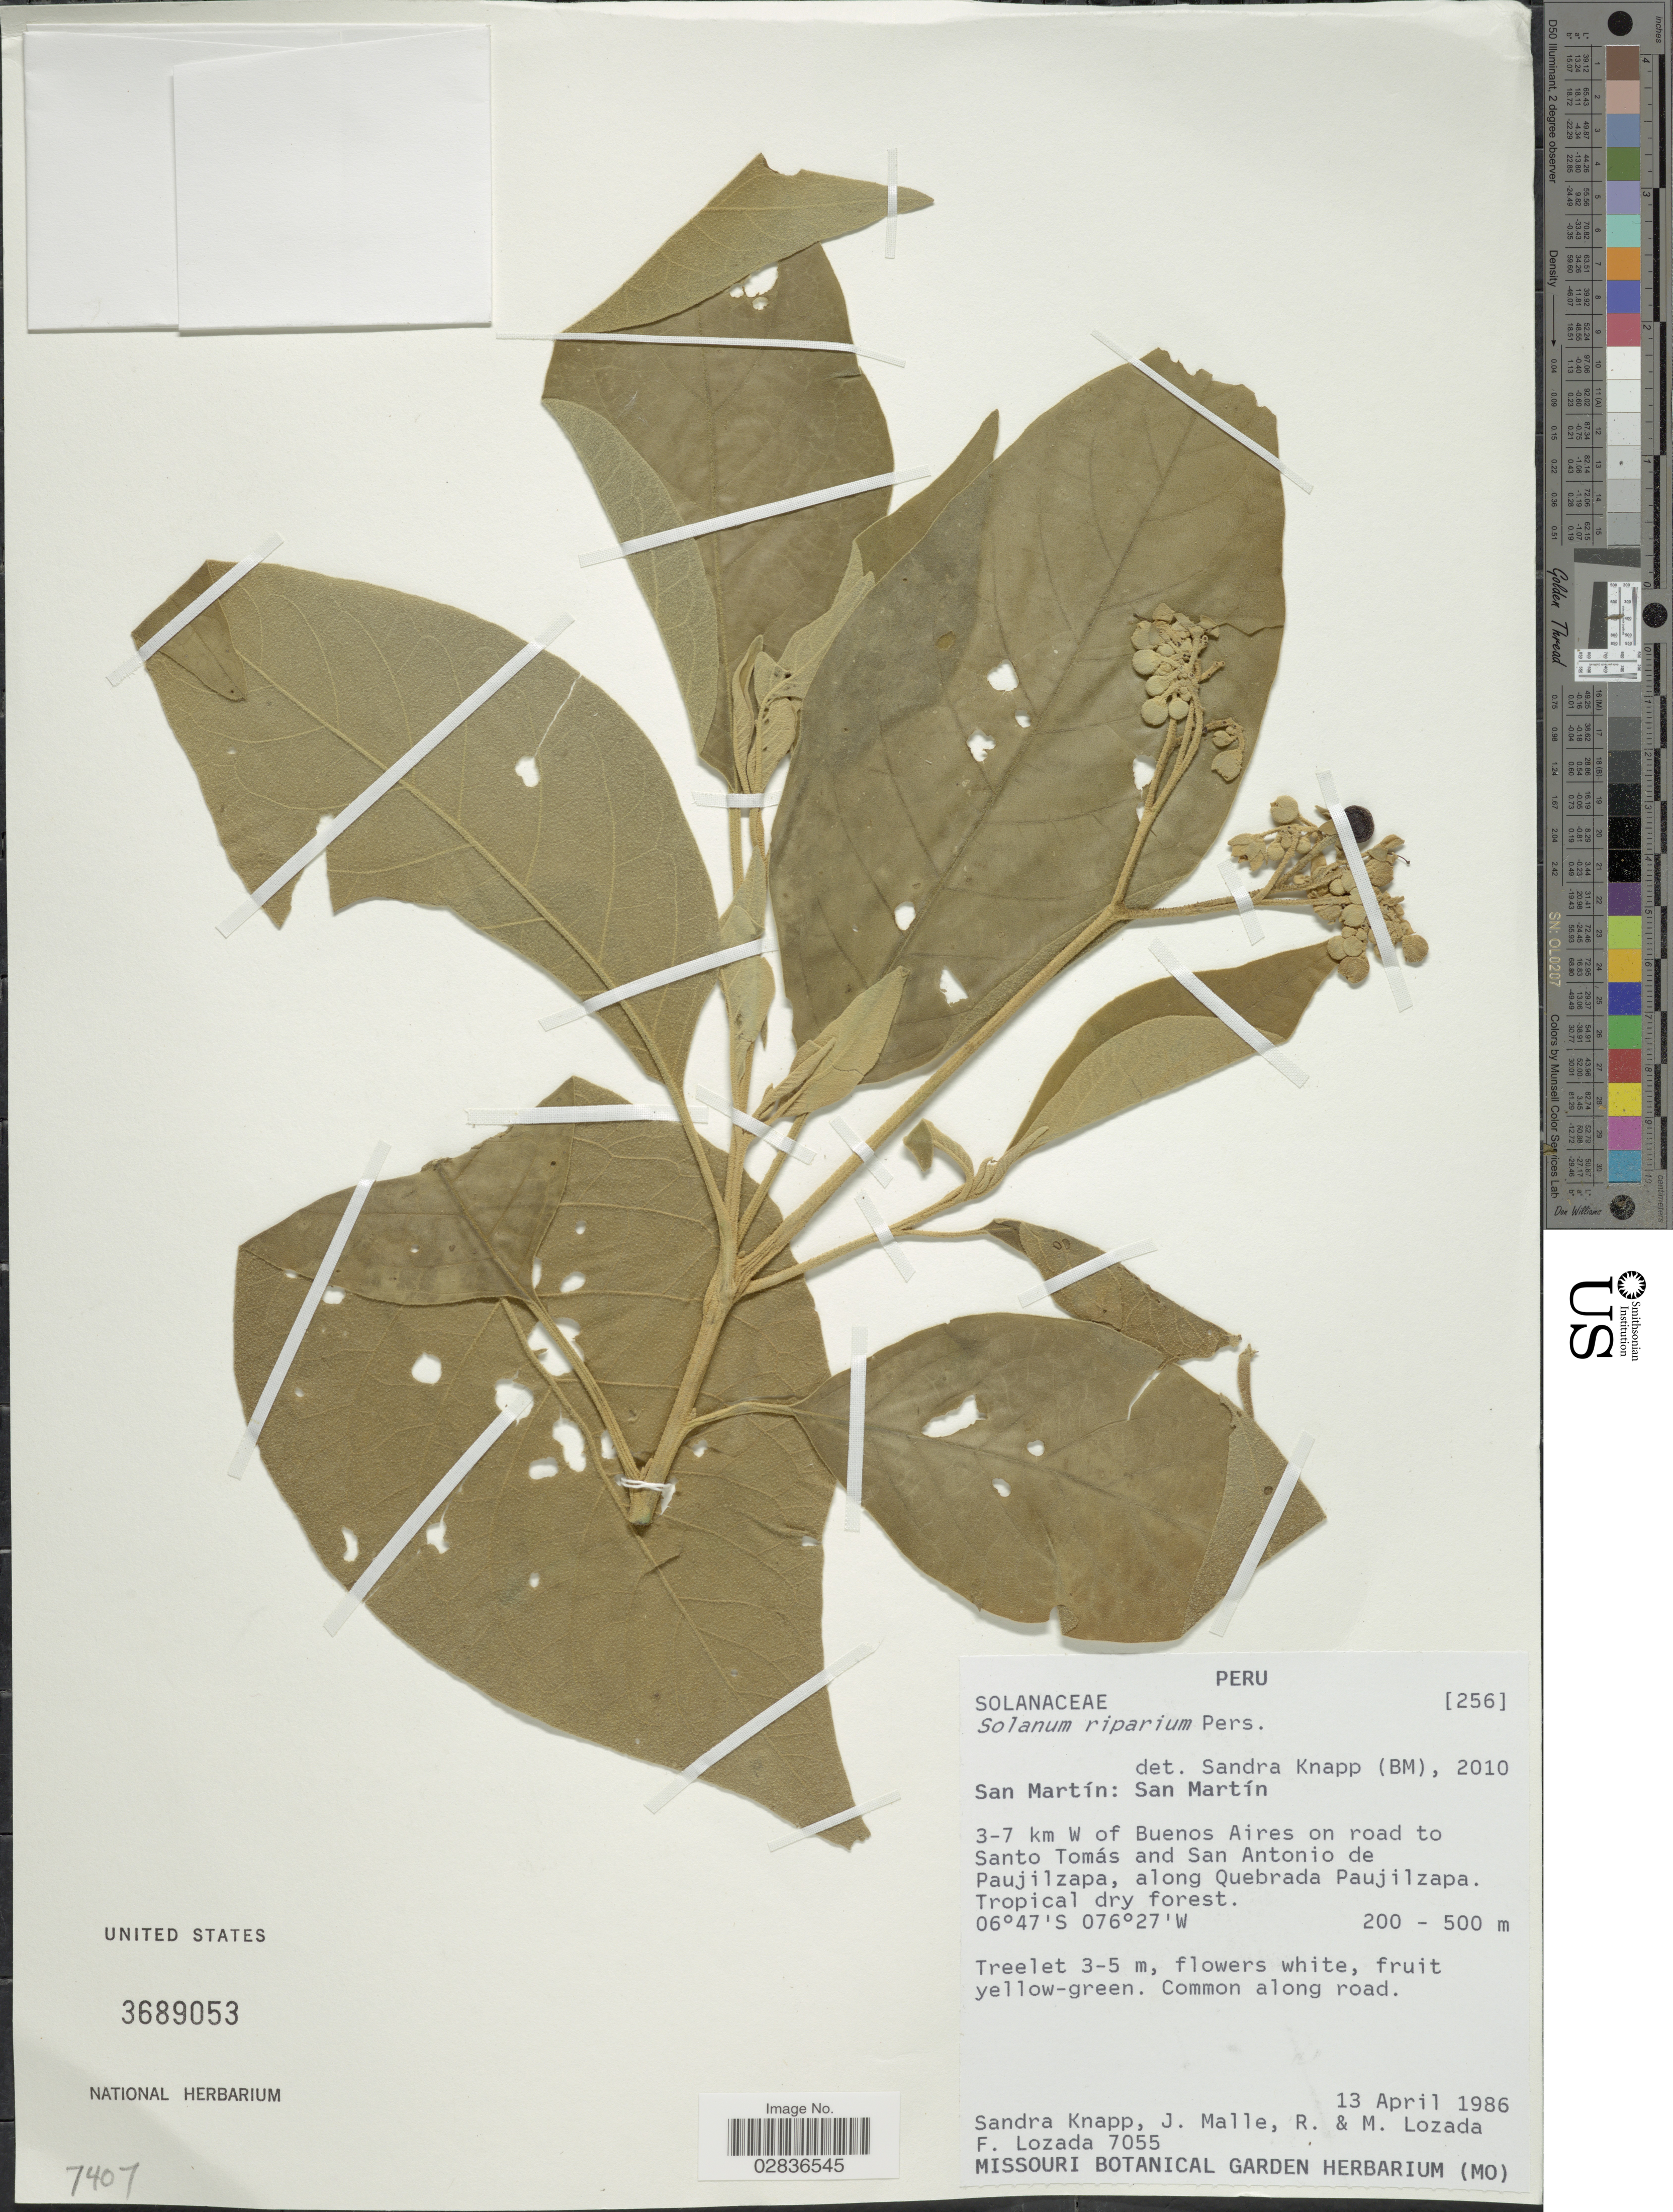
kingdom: Plantae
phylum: Tracheophyta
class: Magnoliopsida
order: Solanales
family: Solanaceae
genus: Solanum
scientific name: Solanum riparium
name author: Pers.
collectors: S. Knapp, J. Mallet, R. Lozada, M. Lozada & F. Lozada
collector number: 7055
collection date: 1986-04-13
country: Peru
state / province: San Martín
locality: San Martín: San Martín. 3-7 km W of Buenos Aires on road to Santo Tomás and San Antonio de Paujilzapa, along Quebrada Paujilzapa.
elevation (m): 200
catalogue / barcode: US 3689053